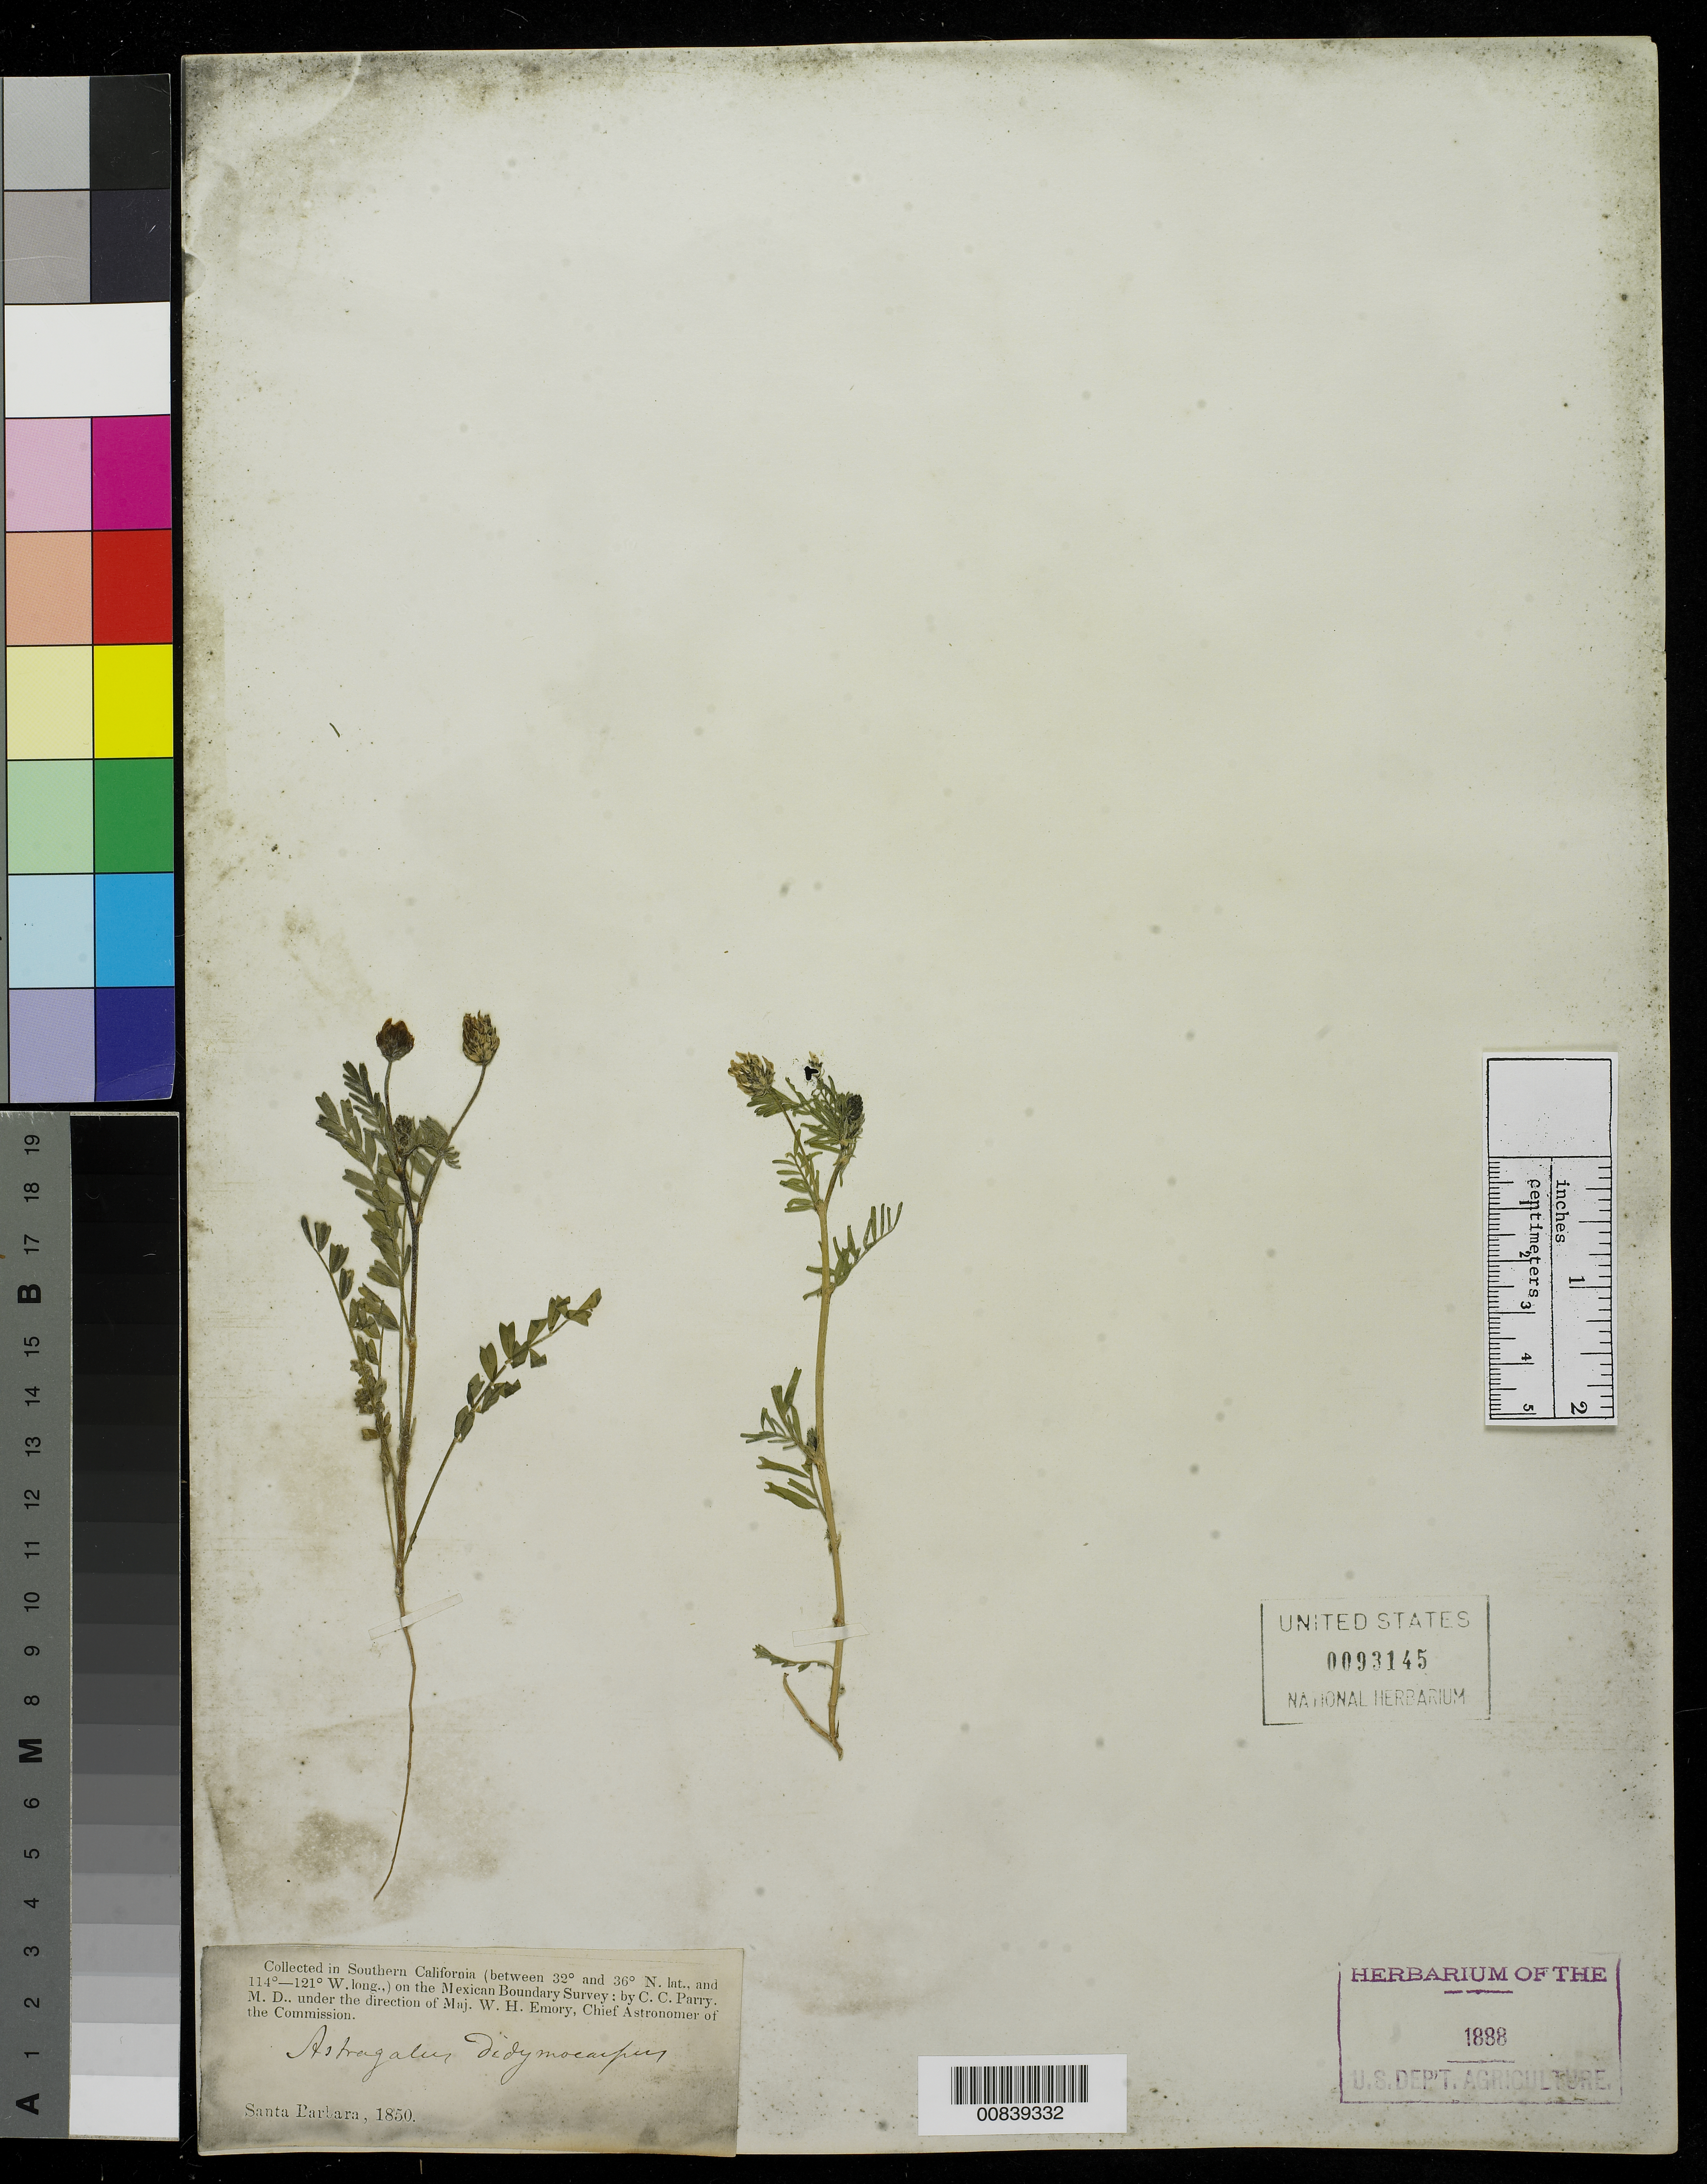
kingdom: Plantae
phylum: Tracheophyta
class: Magnoliopsida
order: Fabales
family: Fabaceae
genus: Astragalus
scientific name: Astragalus didymocarpus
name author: Hook. & Arn.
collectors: C. C. Parry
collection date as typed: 1850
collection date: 1850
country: United States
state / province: California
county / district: Santa Barbara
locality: Santa Barbara, California.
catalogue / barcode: US 93145